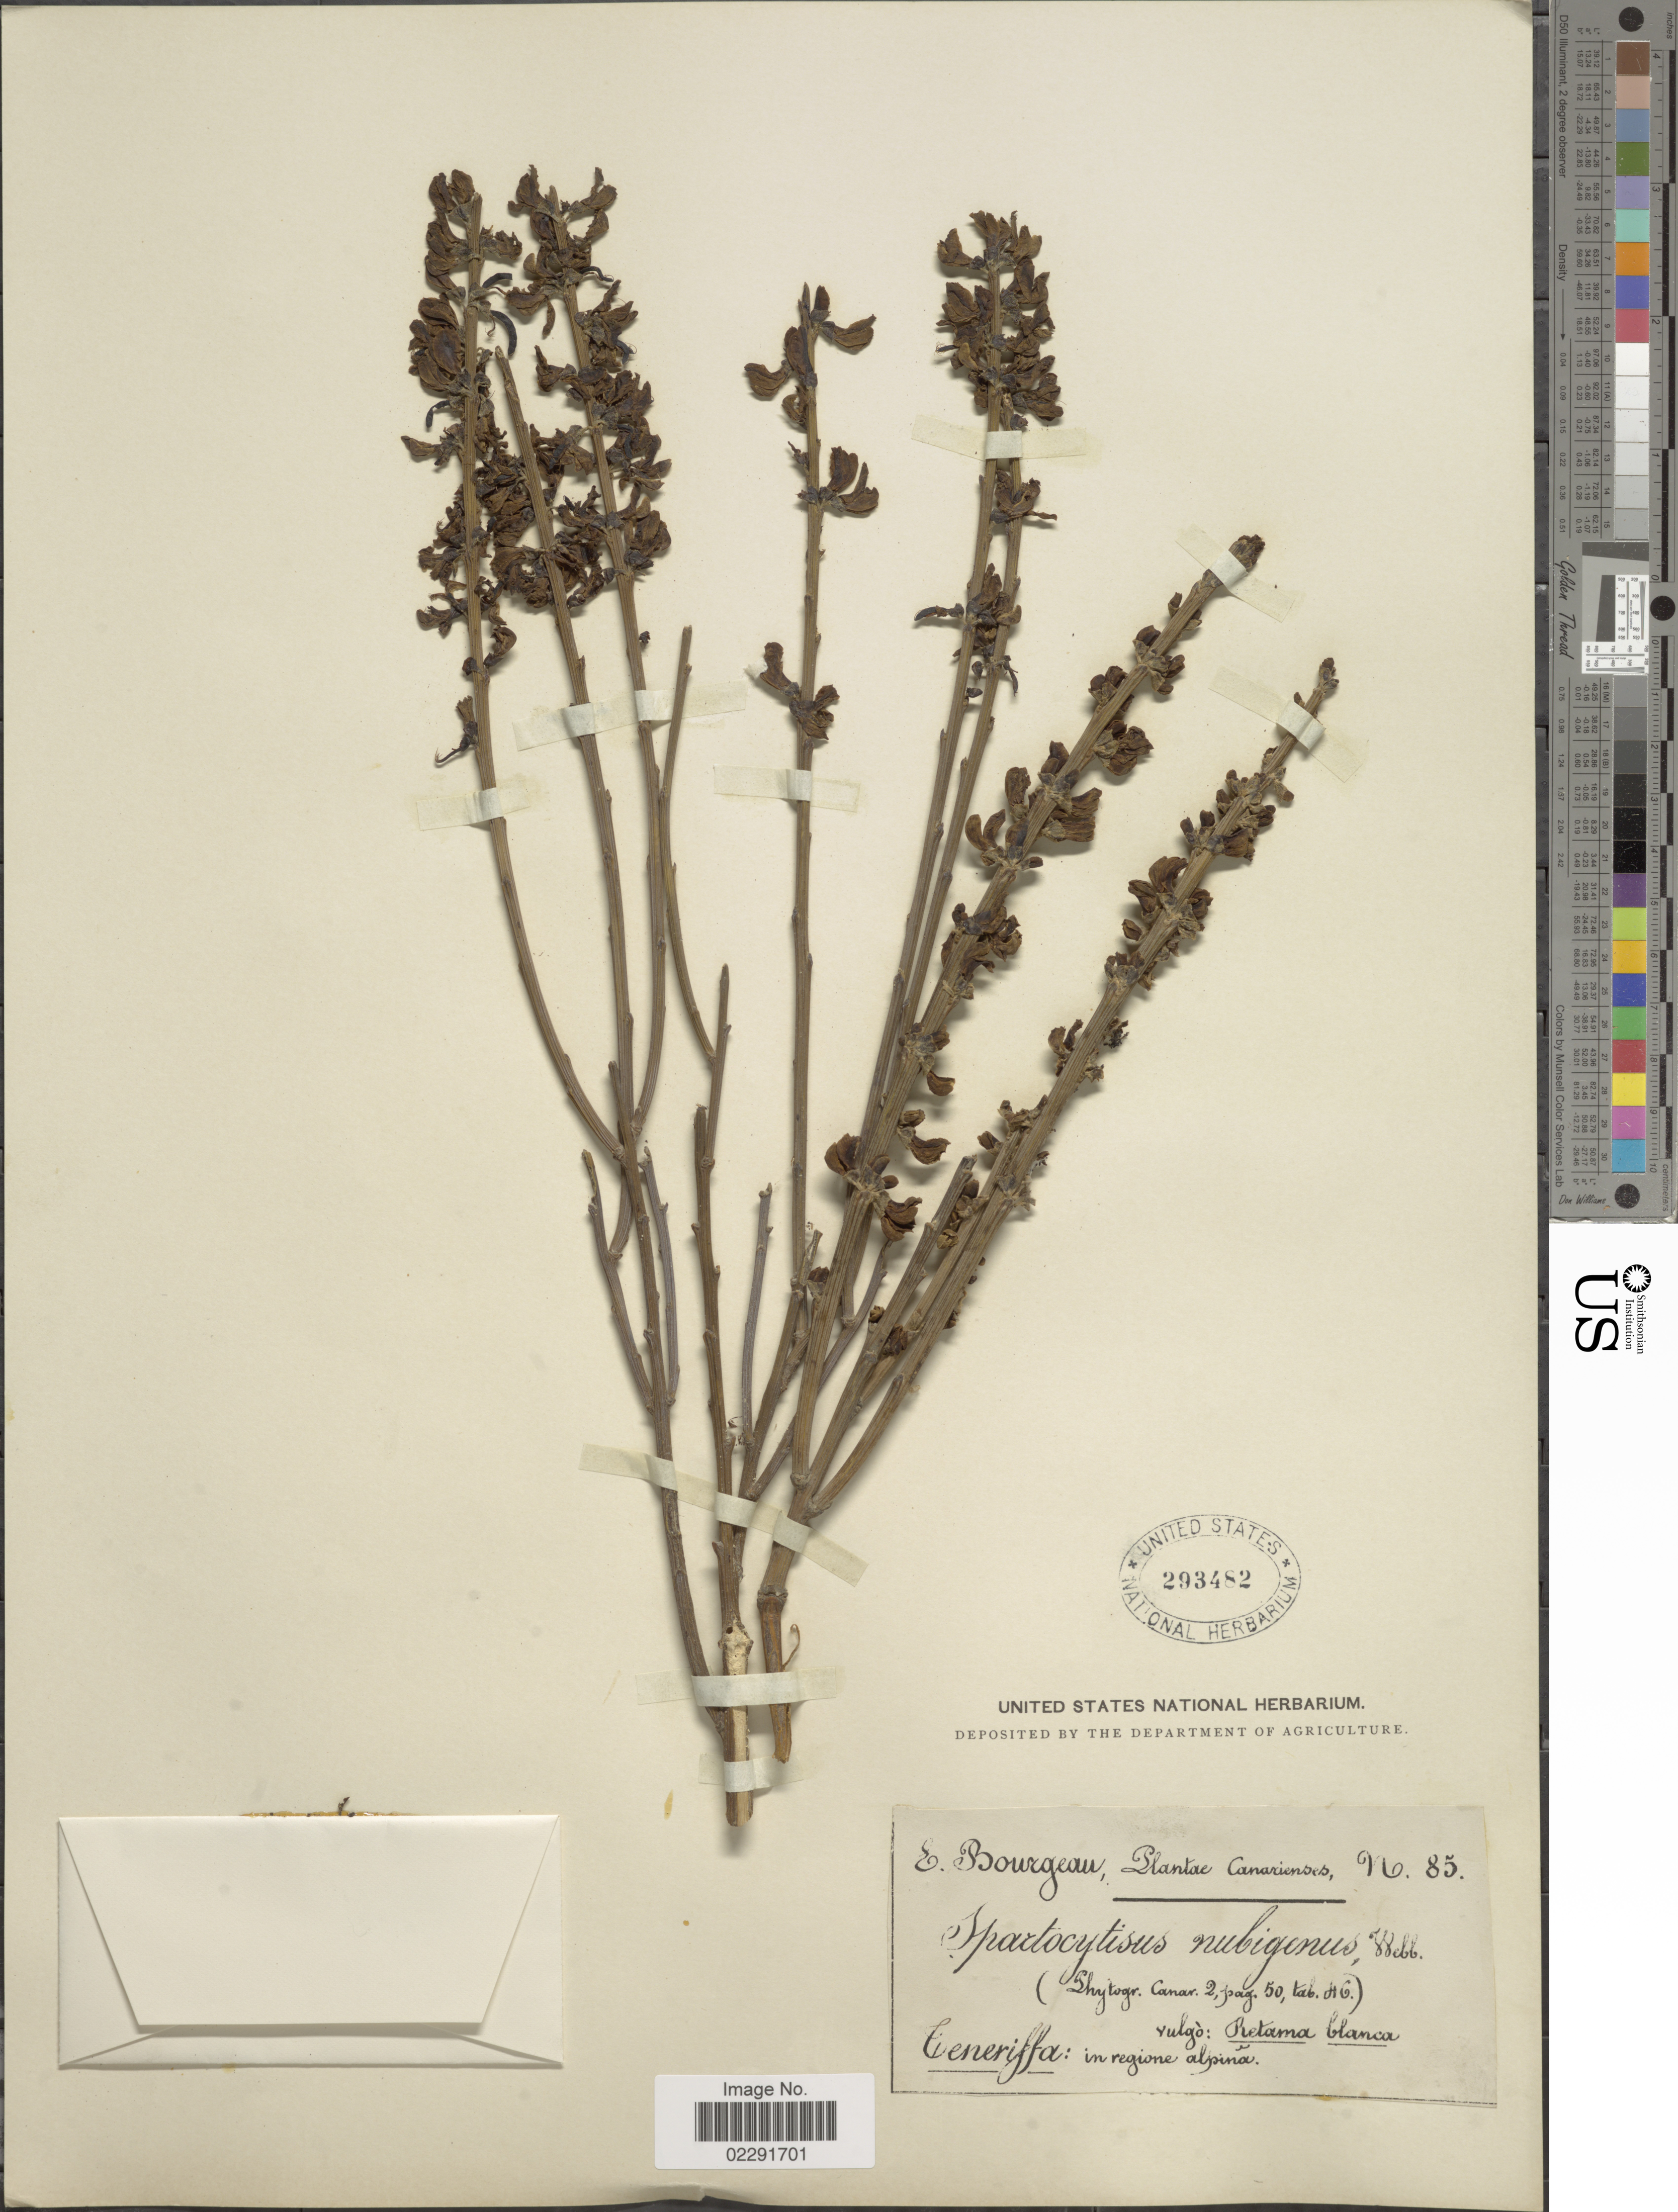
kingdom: Plantae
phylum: Tracheophyta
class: Magnoliopsida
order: Fabales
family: Fabaceae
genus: Cytisus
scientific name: Cytisus supranubius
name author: (L. f.) Kuntze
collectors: E. Bourgeau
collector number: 85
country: Spain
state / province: Canarias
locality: Teneriffa: in regione alpina.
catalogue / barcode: US 293482